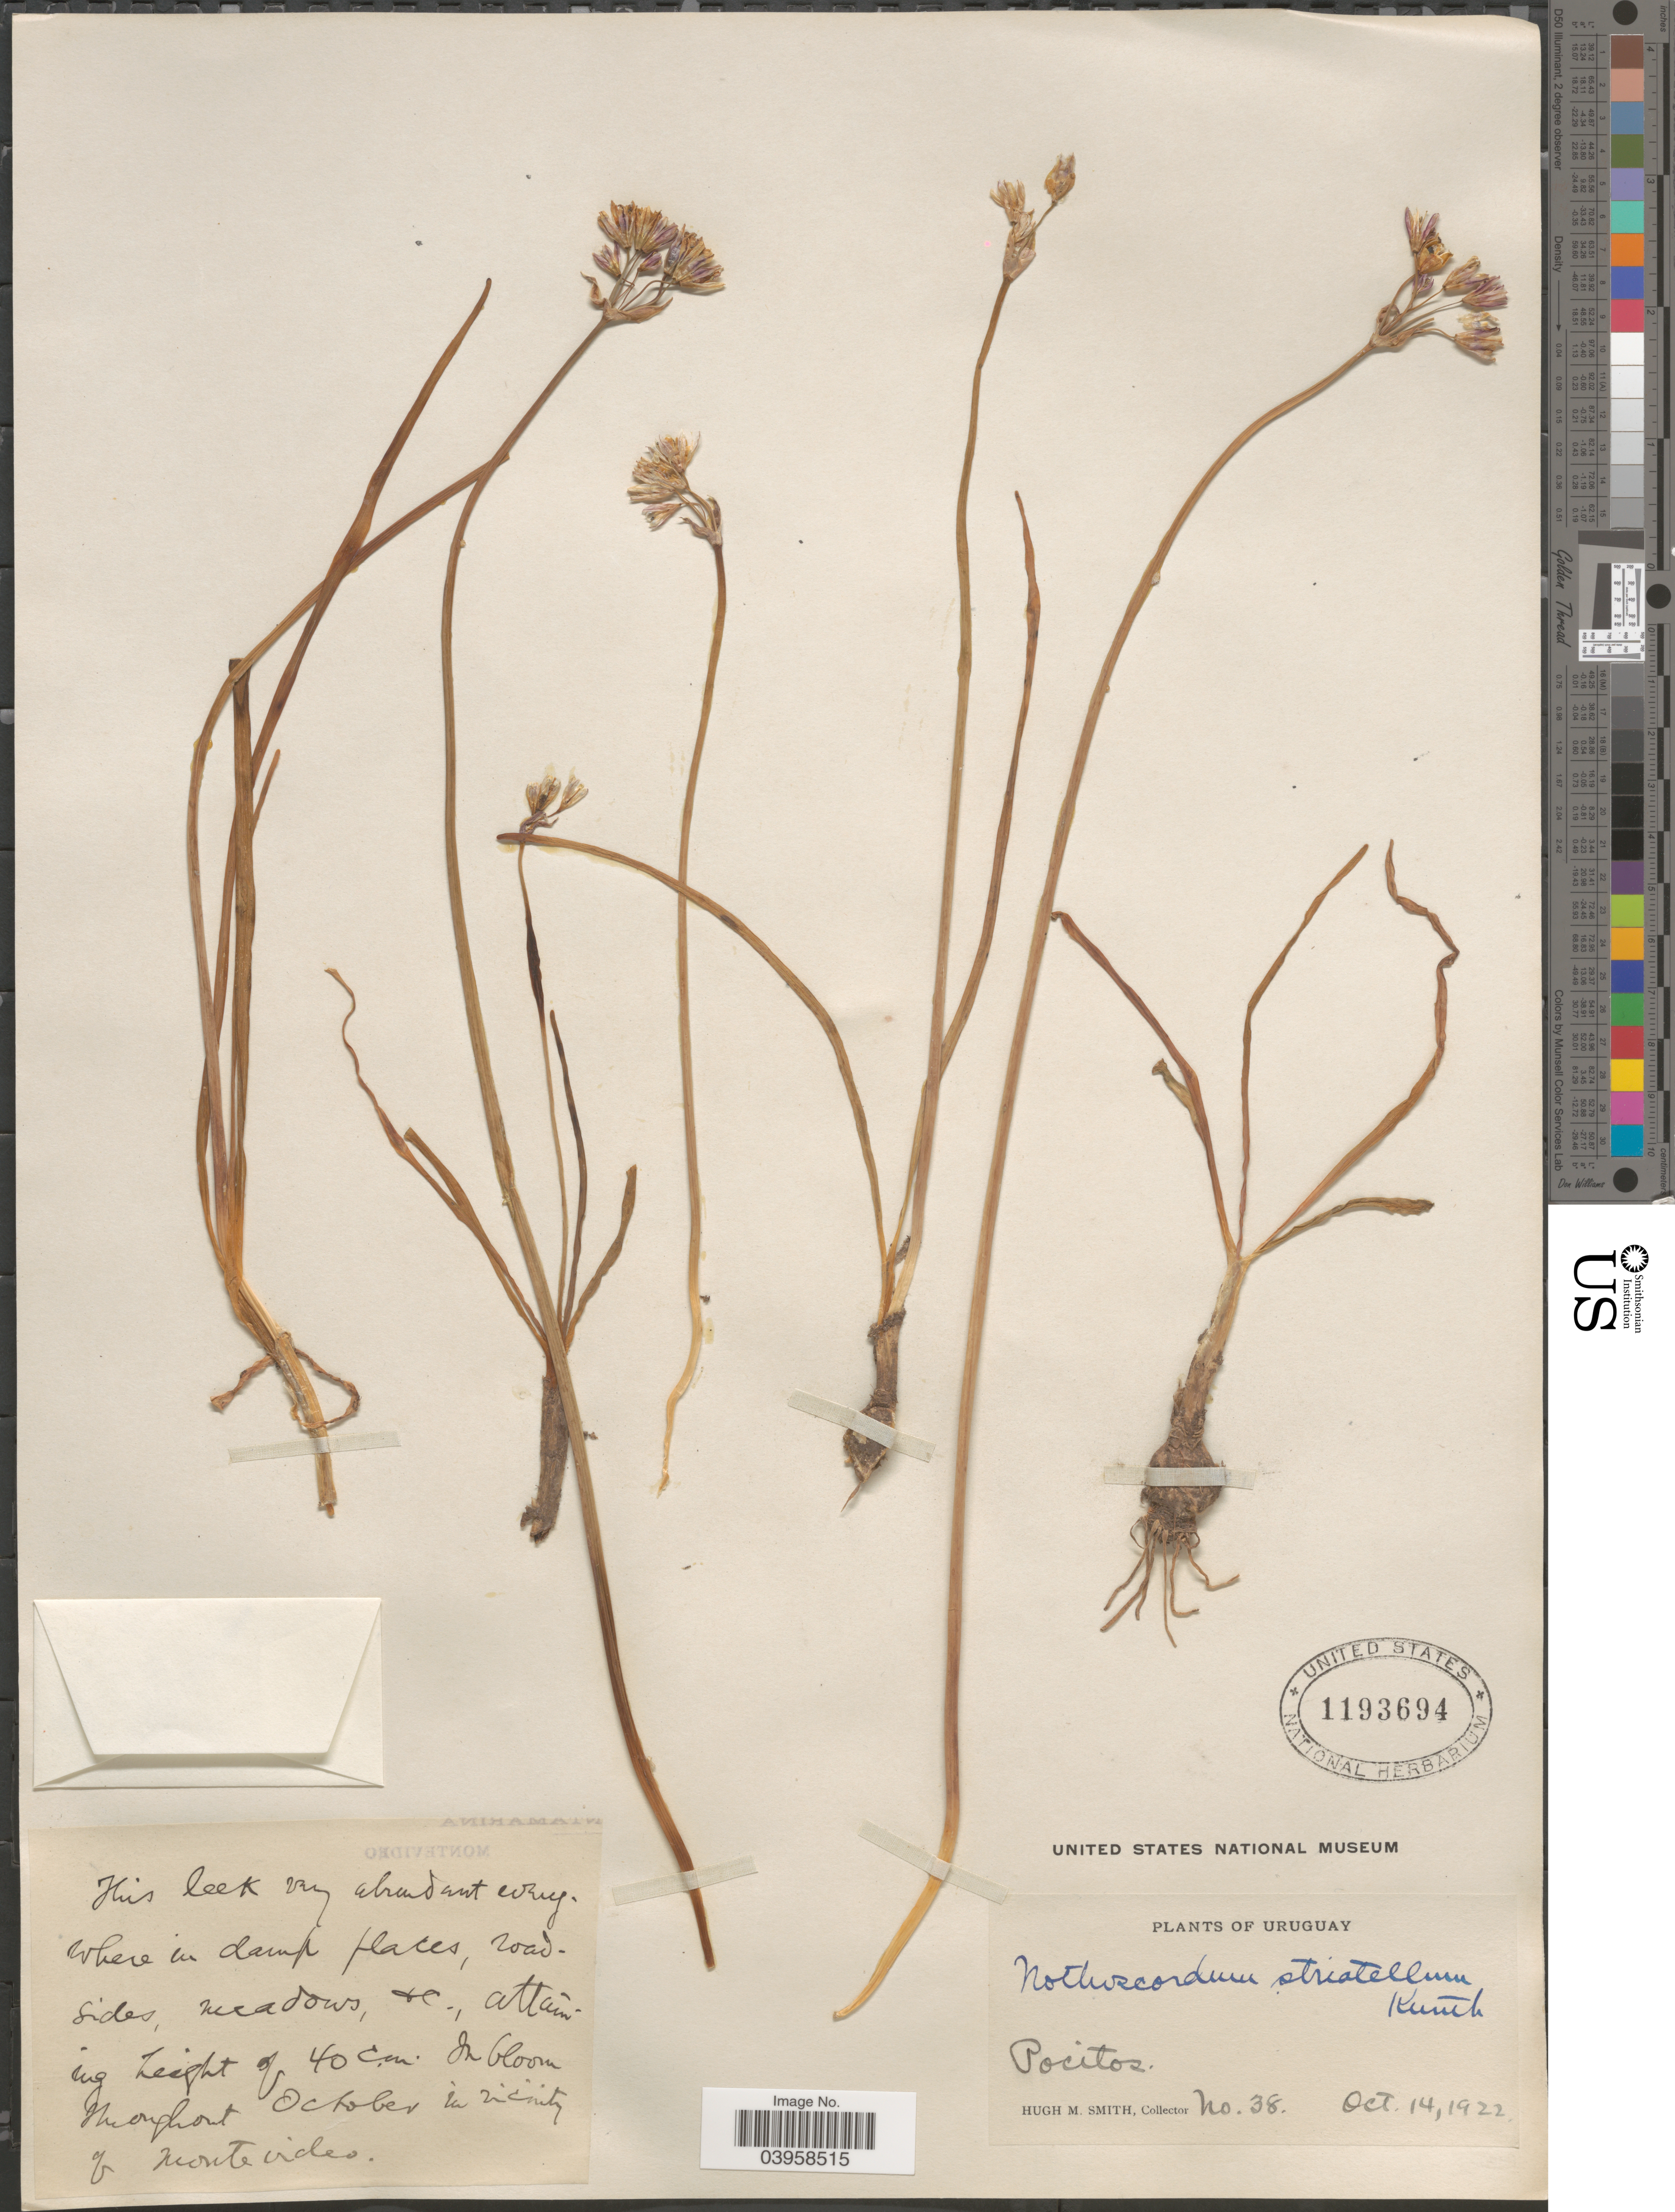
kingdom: Plantae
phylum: Tracheophyta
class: Liliopsida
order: Asparagales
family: Amaryllidaceae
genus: Nothoscordum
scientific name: Nothoscordum striatellum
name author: (Lindl.) Kunth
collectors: H. M. Smith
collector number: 38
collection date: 1922-10-14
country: Uruguay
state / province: Montevideo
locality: In Vicinity of Montevideo. Pocitos.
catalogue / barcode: US 1193694